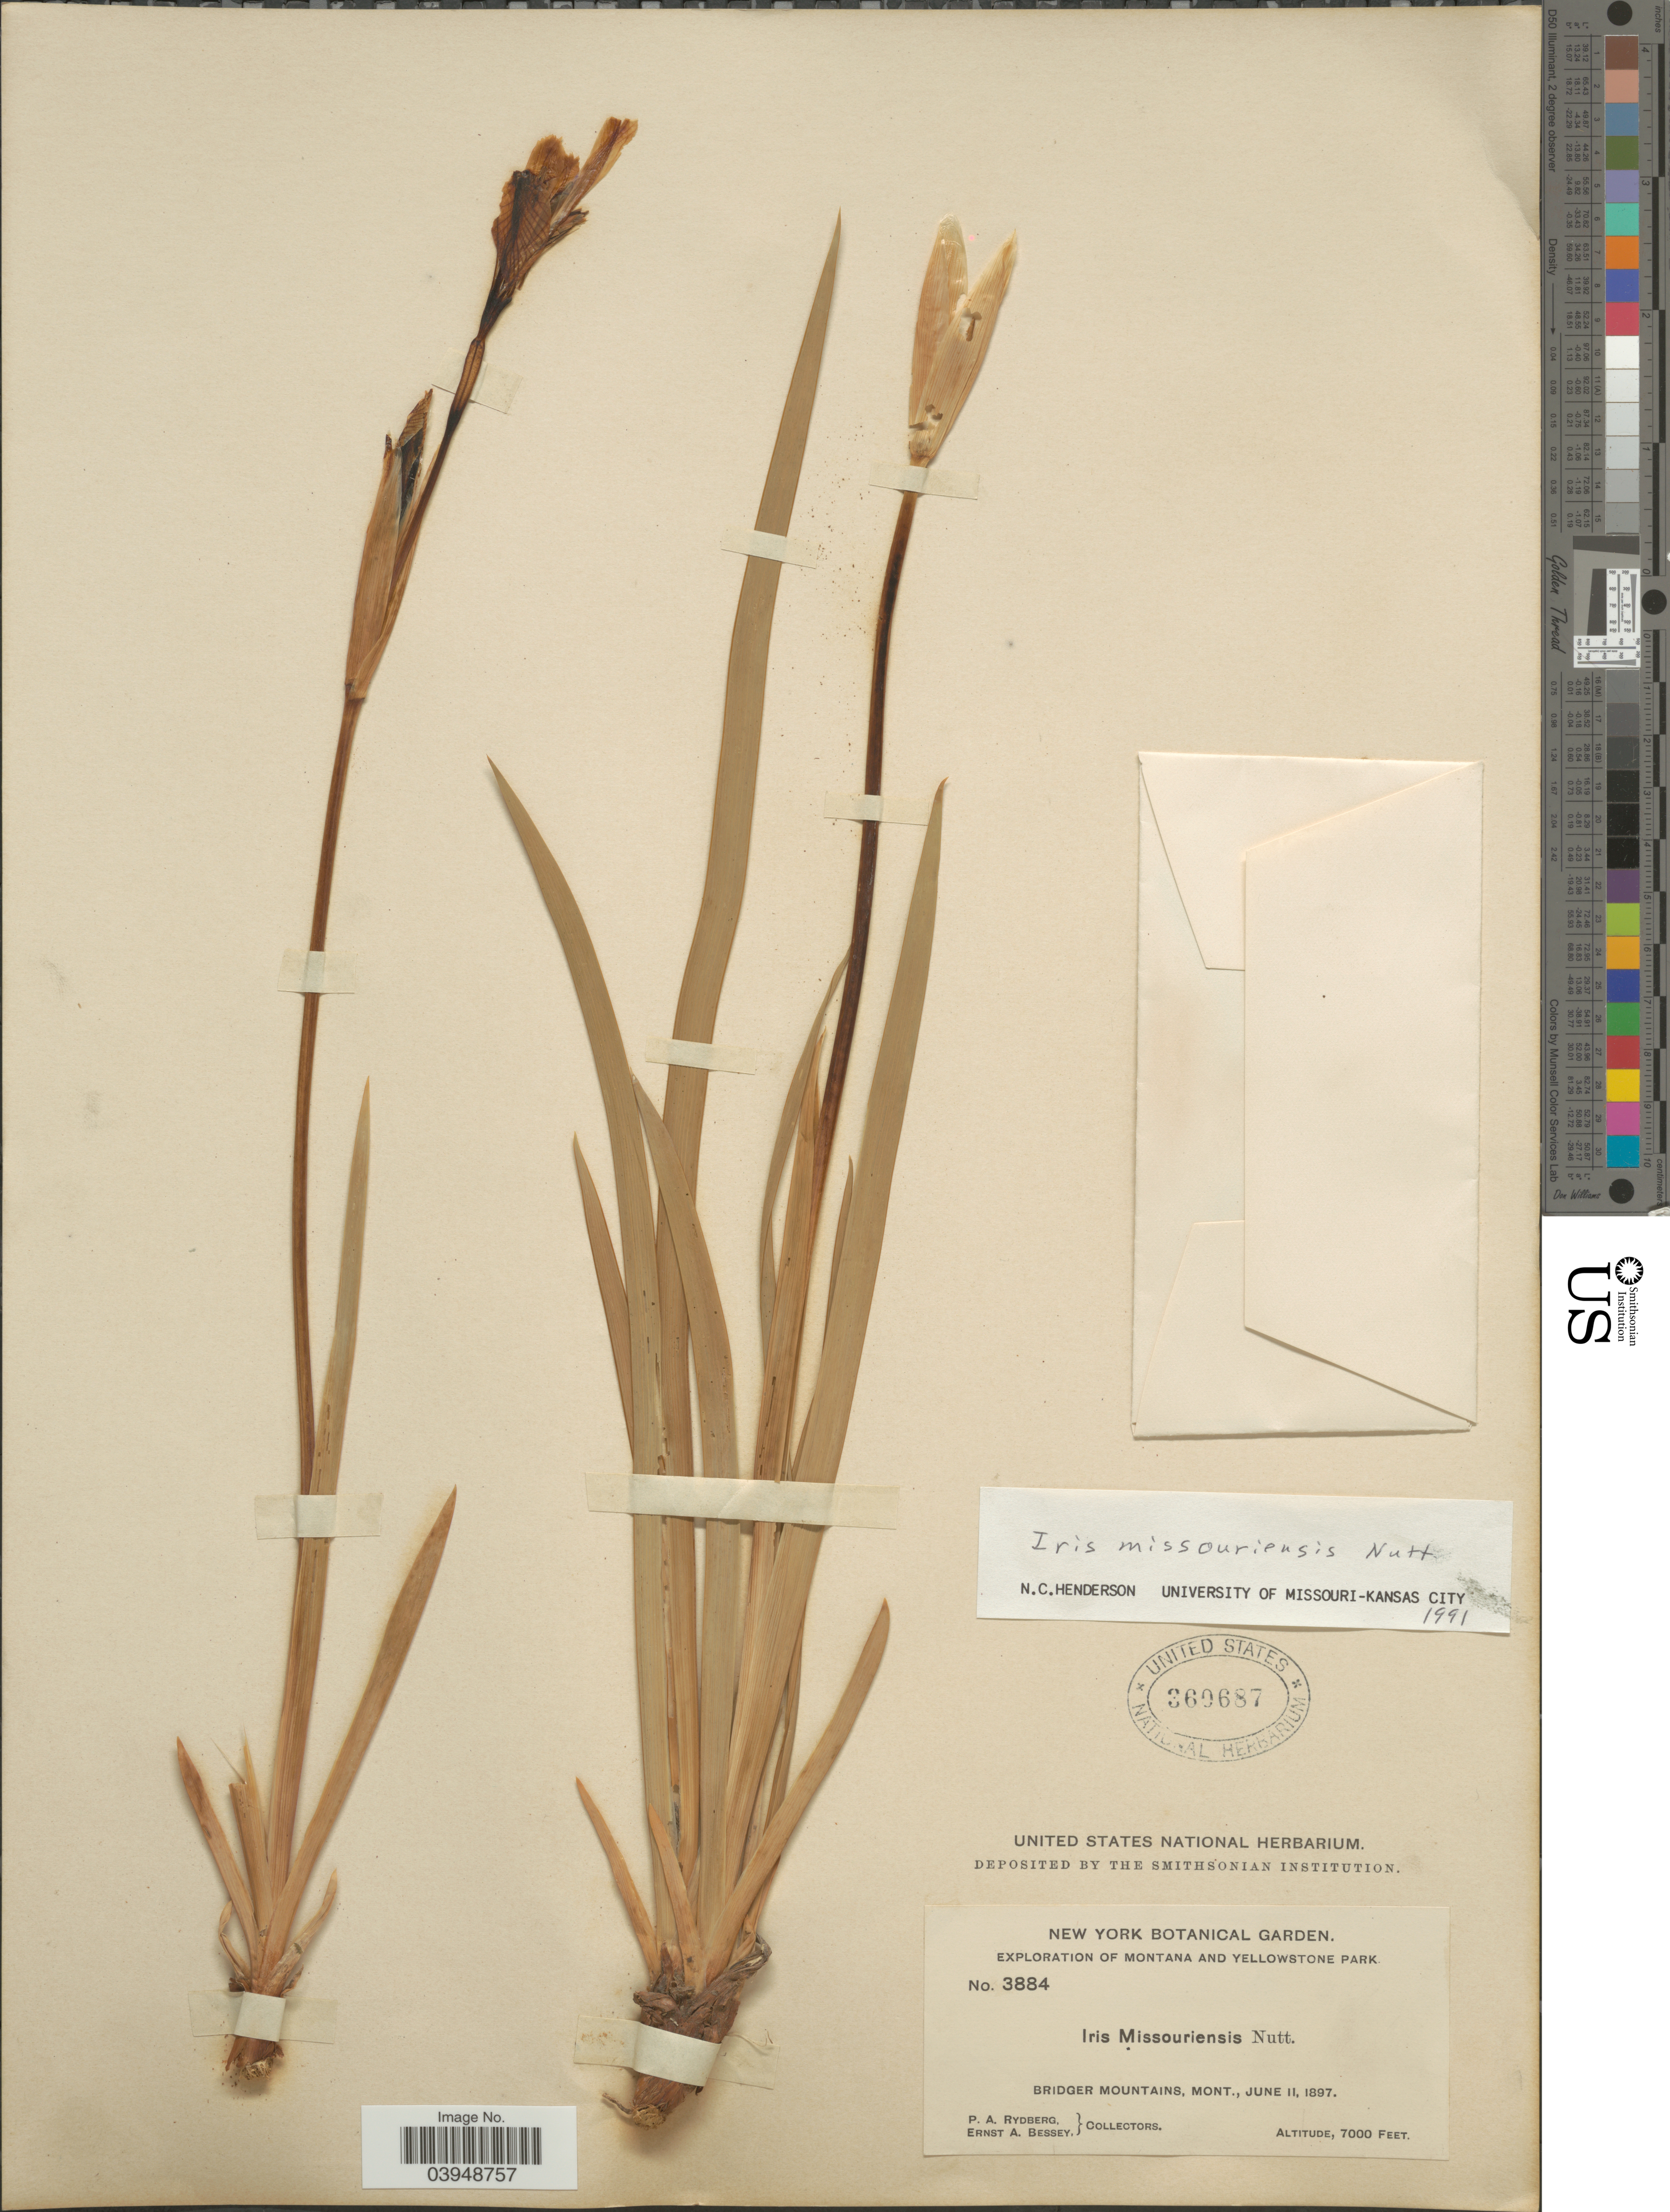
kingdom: Plantae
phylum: Tracheophyta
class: Liliopsida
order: Asparagales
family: Iridaceae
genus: Iris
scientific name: Iris missouriensis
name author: Nutt.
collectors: P. A. Rydberg & E. A. Bessey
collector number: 3884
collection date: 1897-06-11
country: United States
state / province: Montana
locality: Montana and the Yellowstone Park. Bridger Mountains.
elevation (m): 2134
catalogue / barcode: US 360687